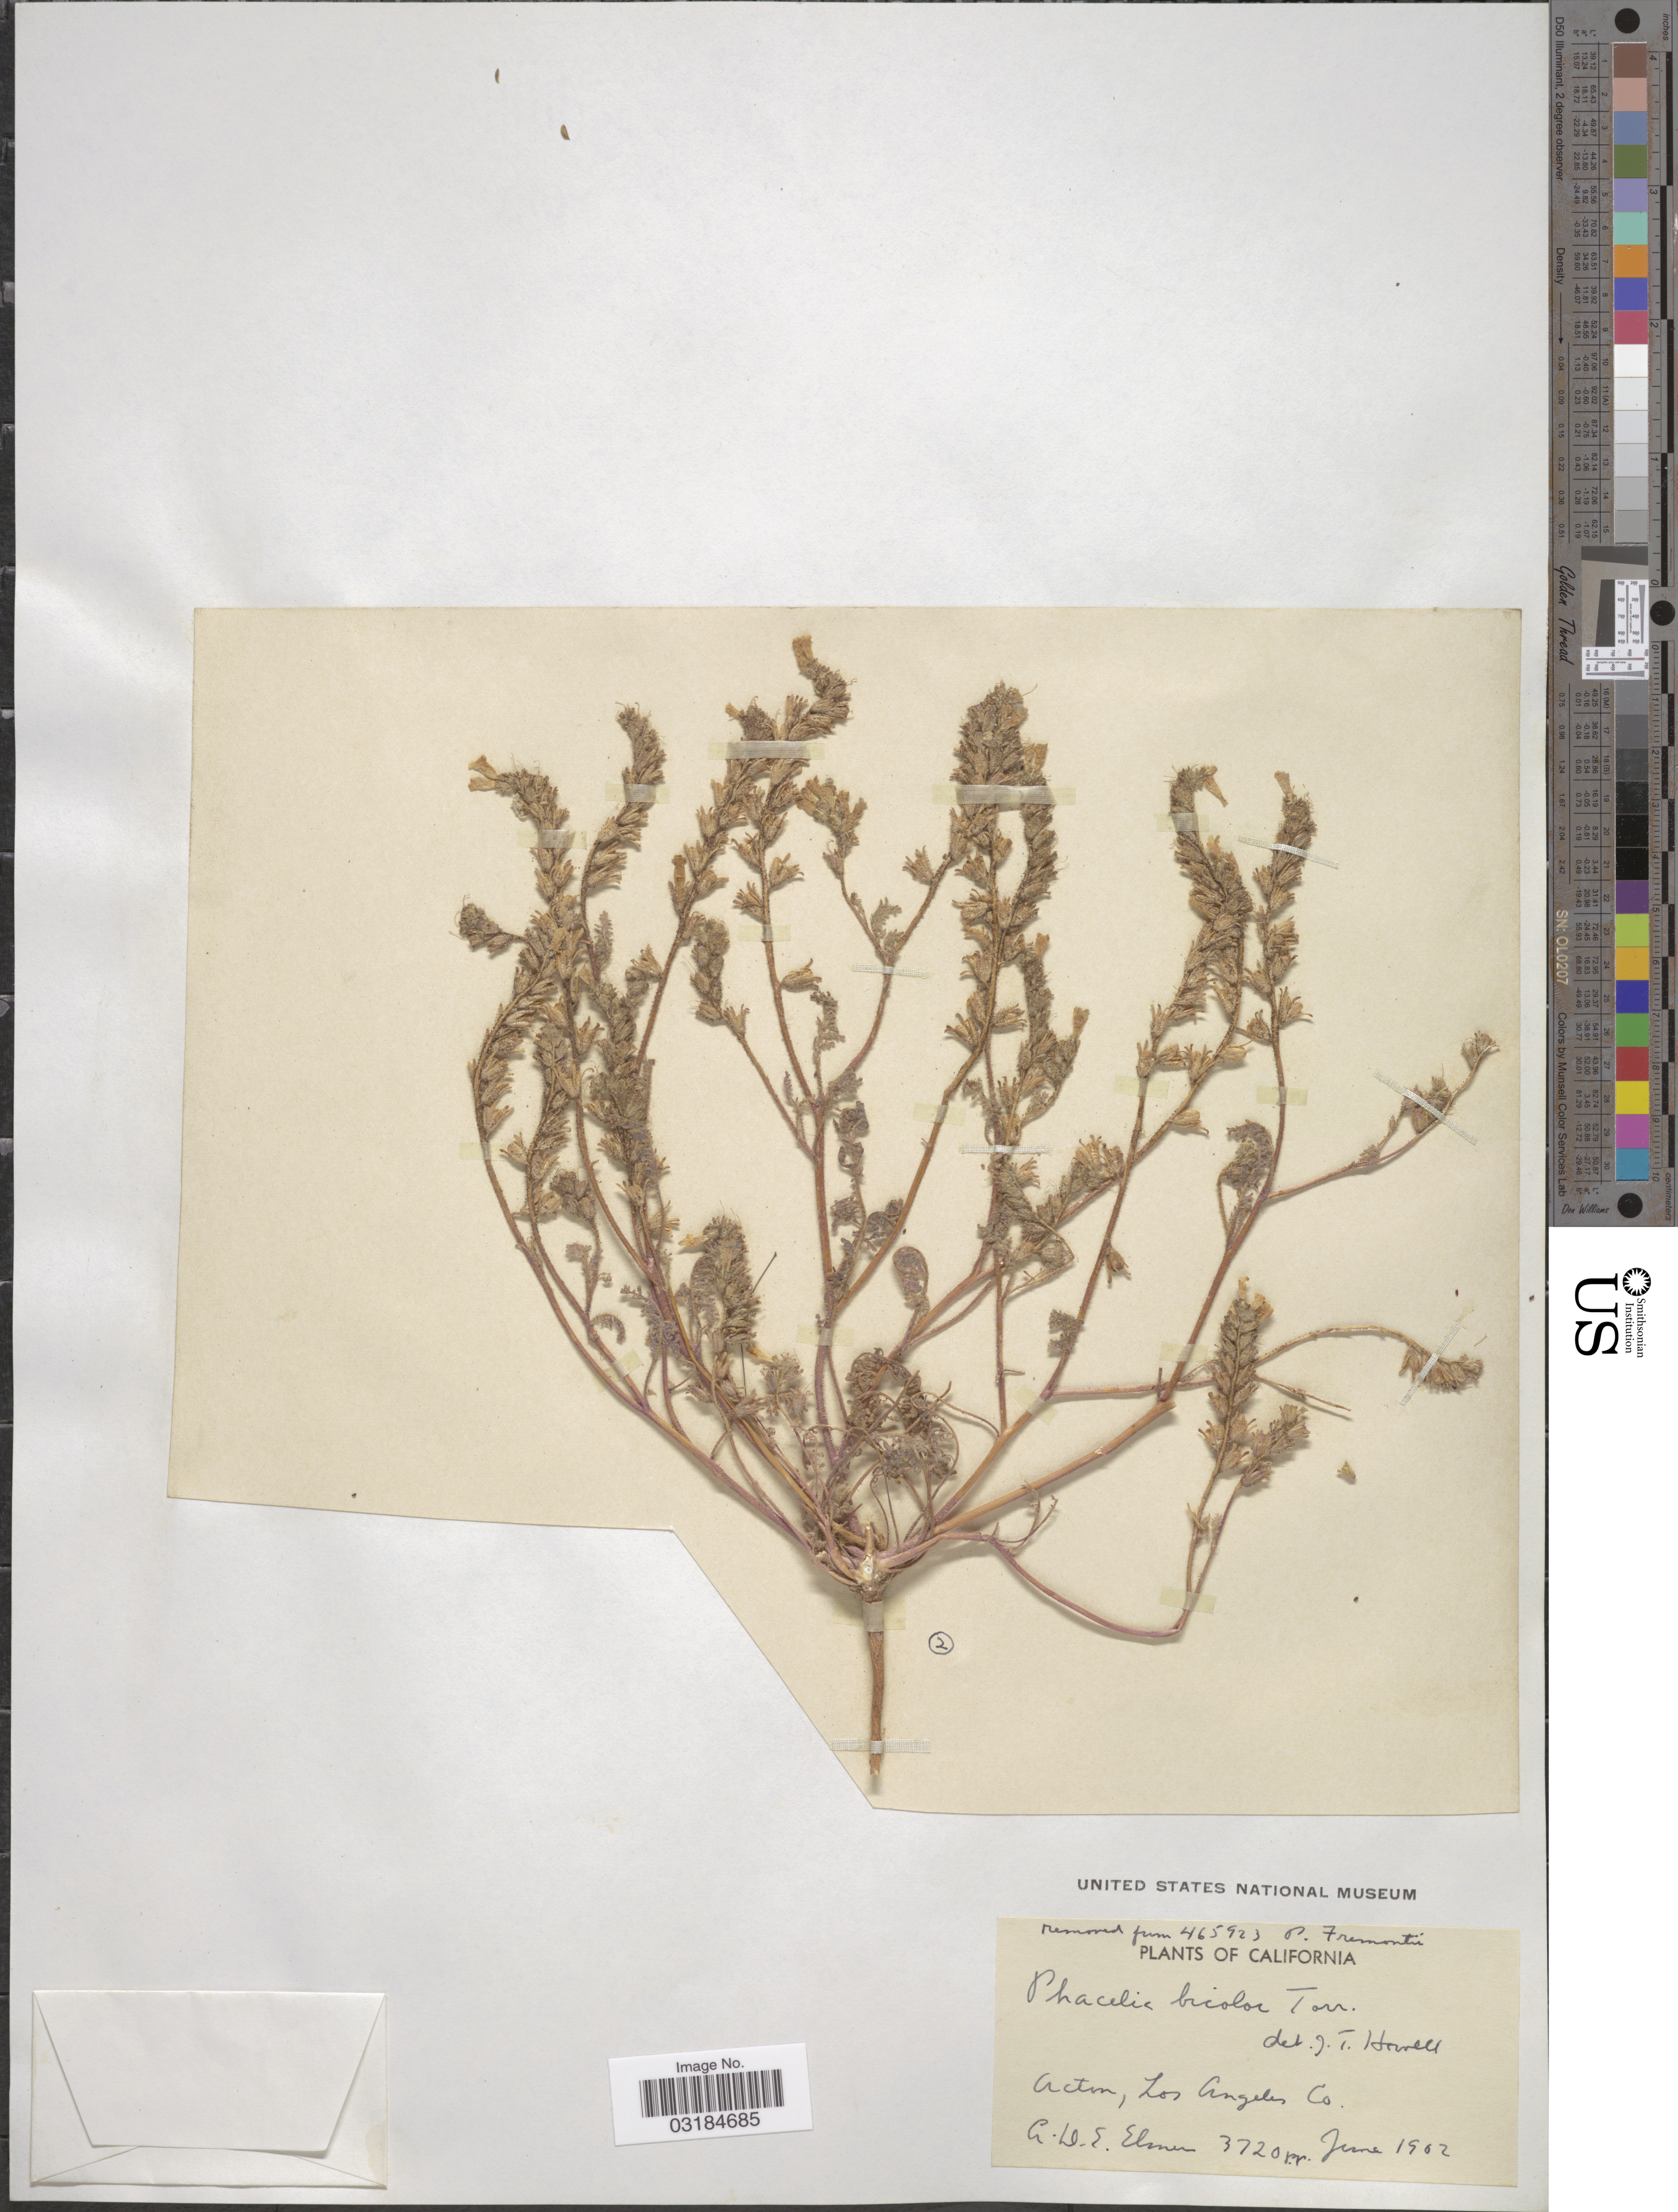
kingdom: Plantae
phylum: Tracheophyta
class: Magnoliopsida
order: Boraginales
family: Hydrophyllaceae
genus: Phacelia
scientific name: Phacelia bicolor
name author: Torr. in C. King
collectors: A. D. E. Elmer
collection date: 1902-06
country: United States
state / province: California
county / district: Los Angeles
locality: Acton, Los Angeles Co.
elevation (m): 1134